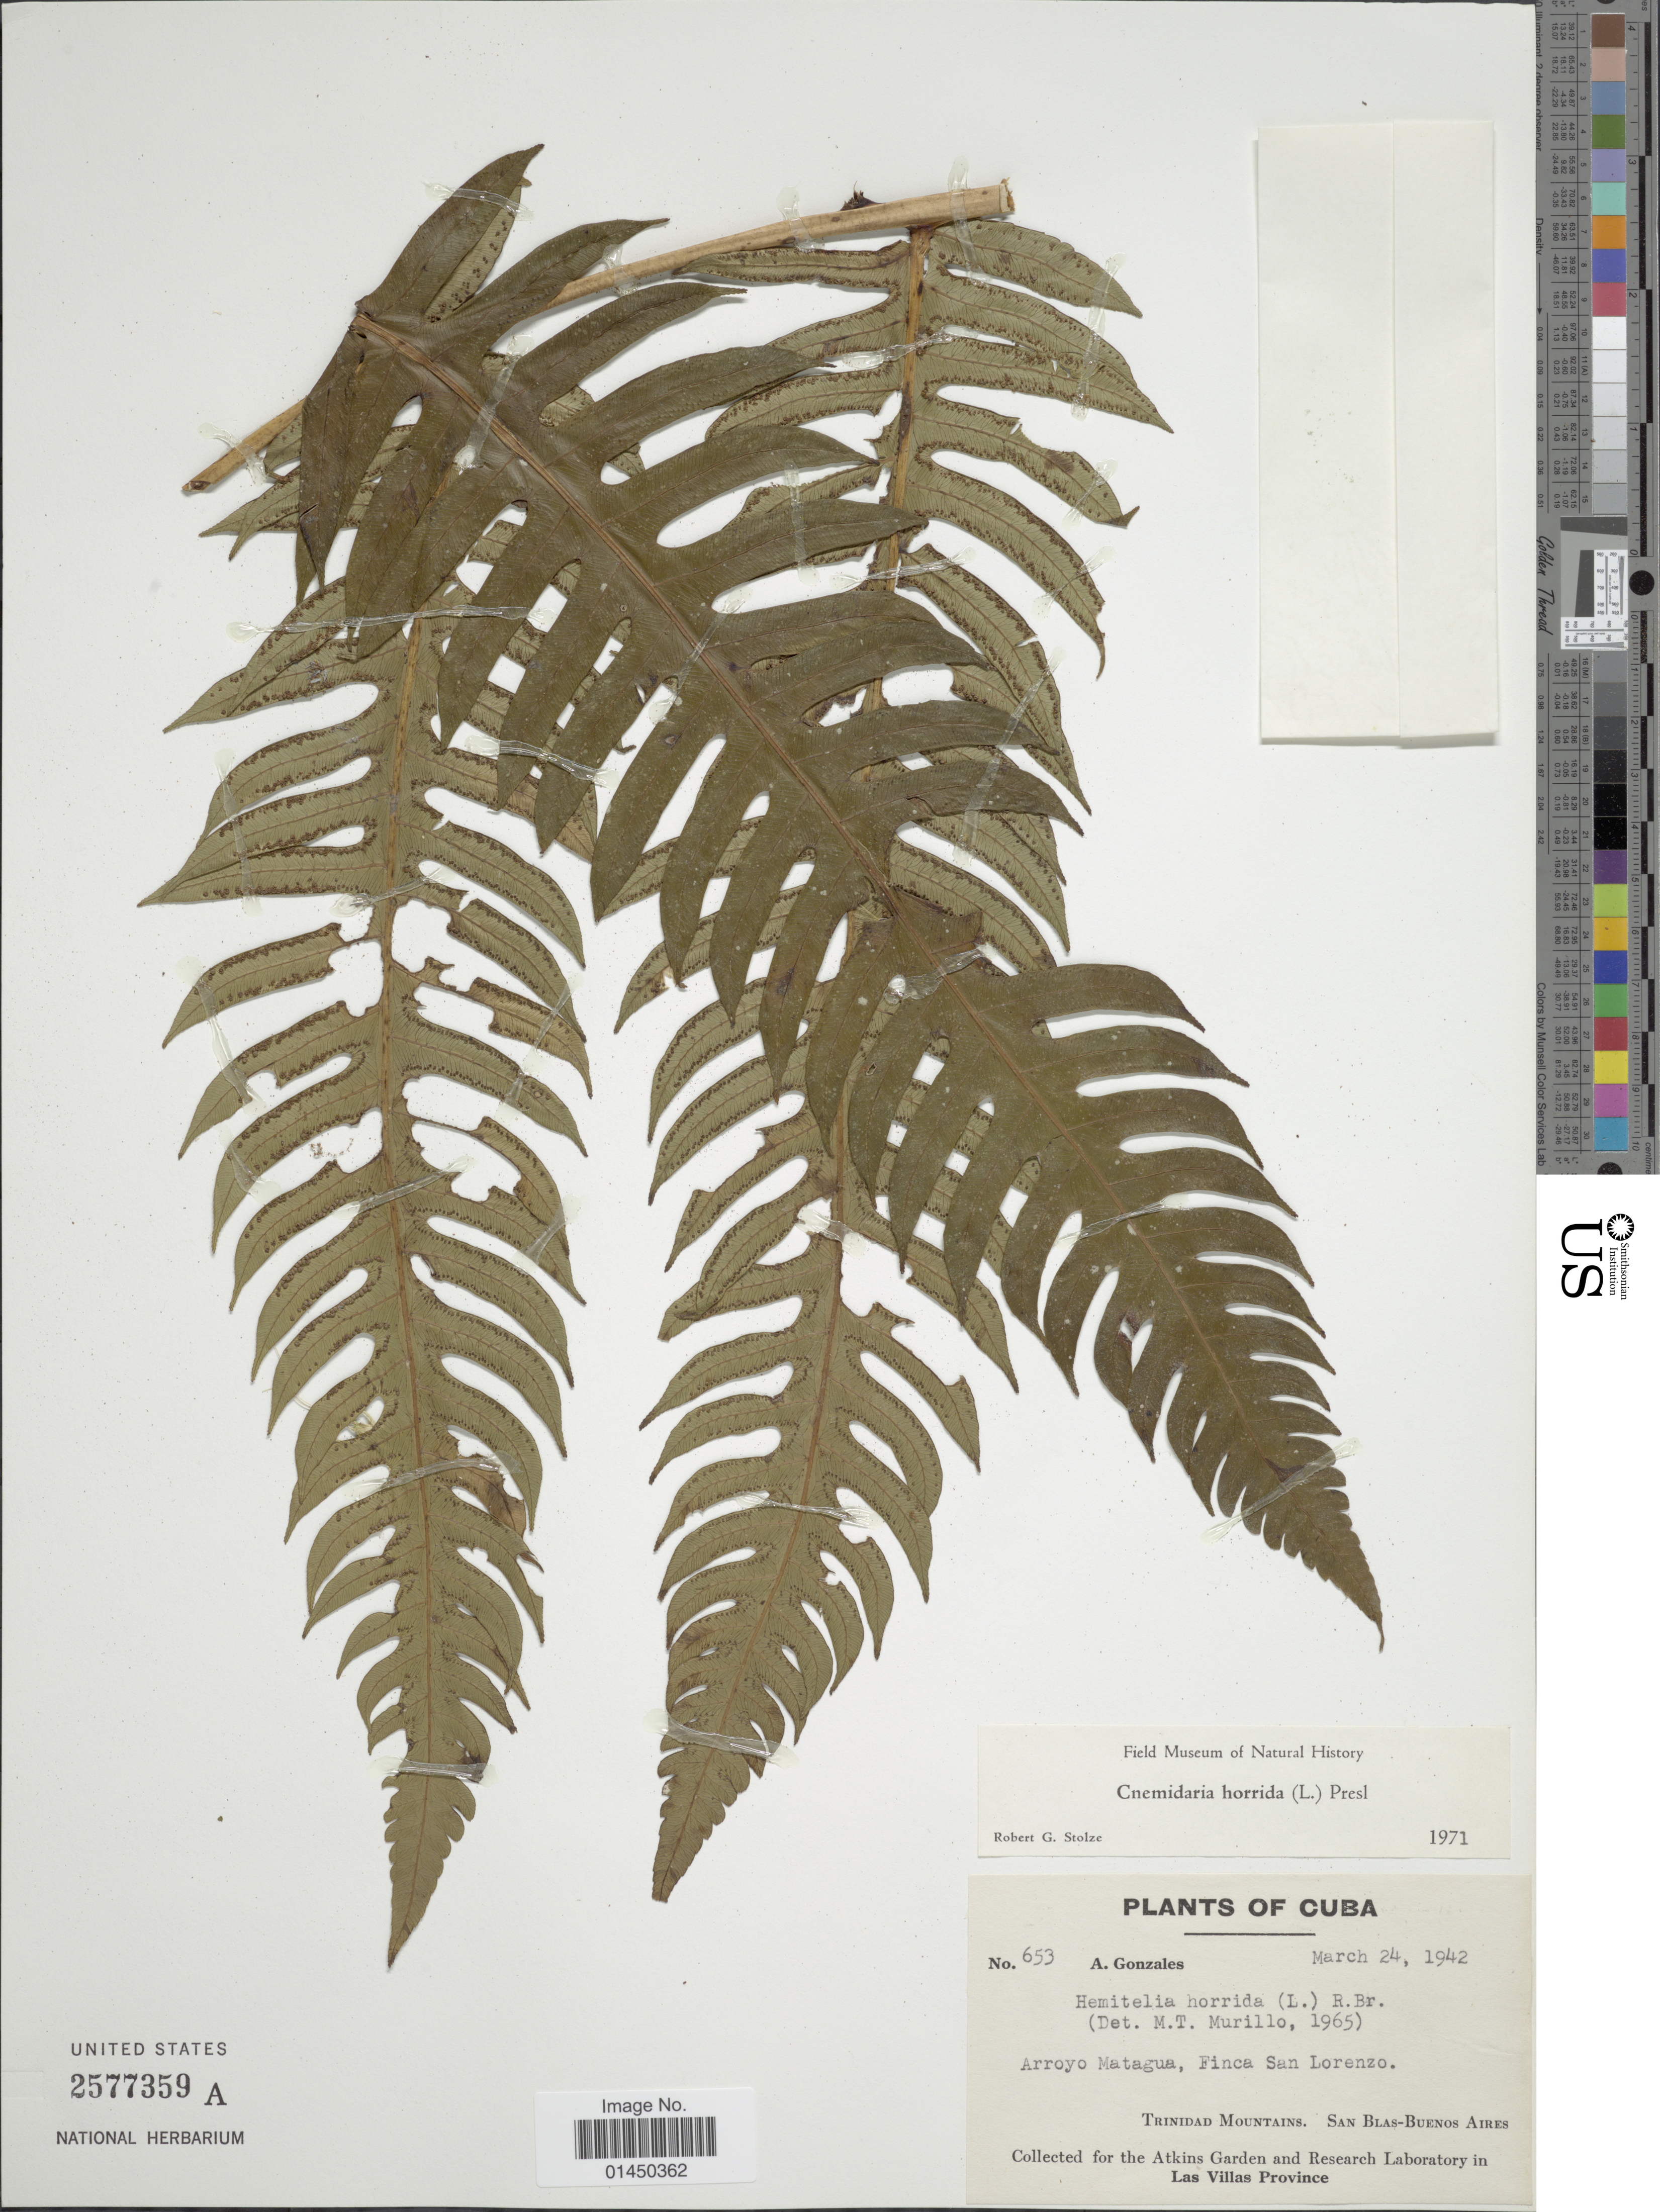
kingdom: Plantae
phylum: Tracheophyta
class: Polypodiopsida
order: Cyatheales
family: Cyatheaceae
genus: Cyathea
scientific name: Cyathea horrida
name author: (L.) Sm.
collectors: A. Gonzáles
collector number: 653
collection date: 1942-03-24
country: Cuba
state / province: Las Villas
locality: Arroyo Matagua, Finca San Lorenzo, Trinidad Mountains, San Blas-Buenos Aires.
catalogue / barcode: US 2577359A